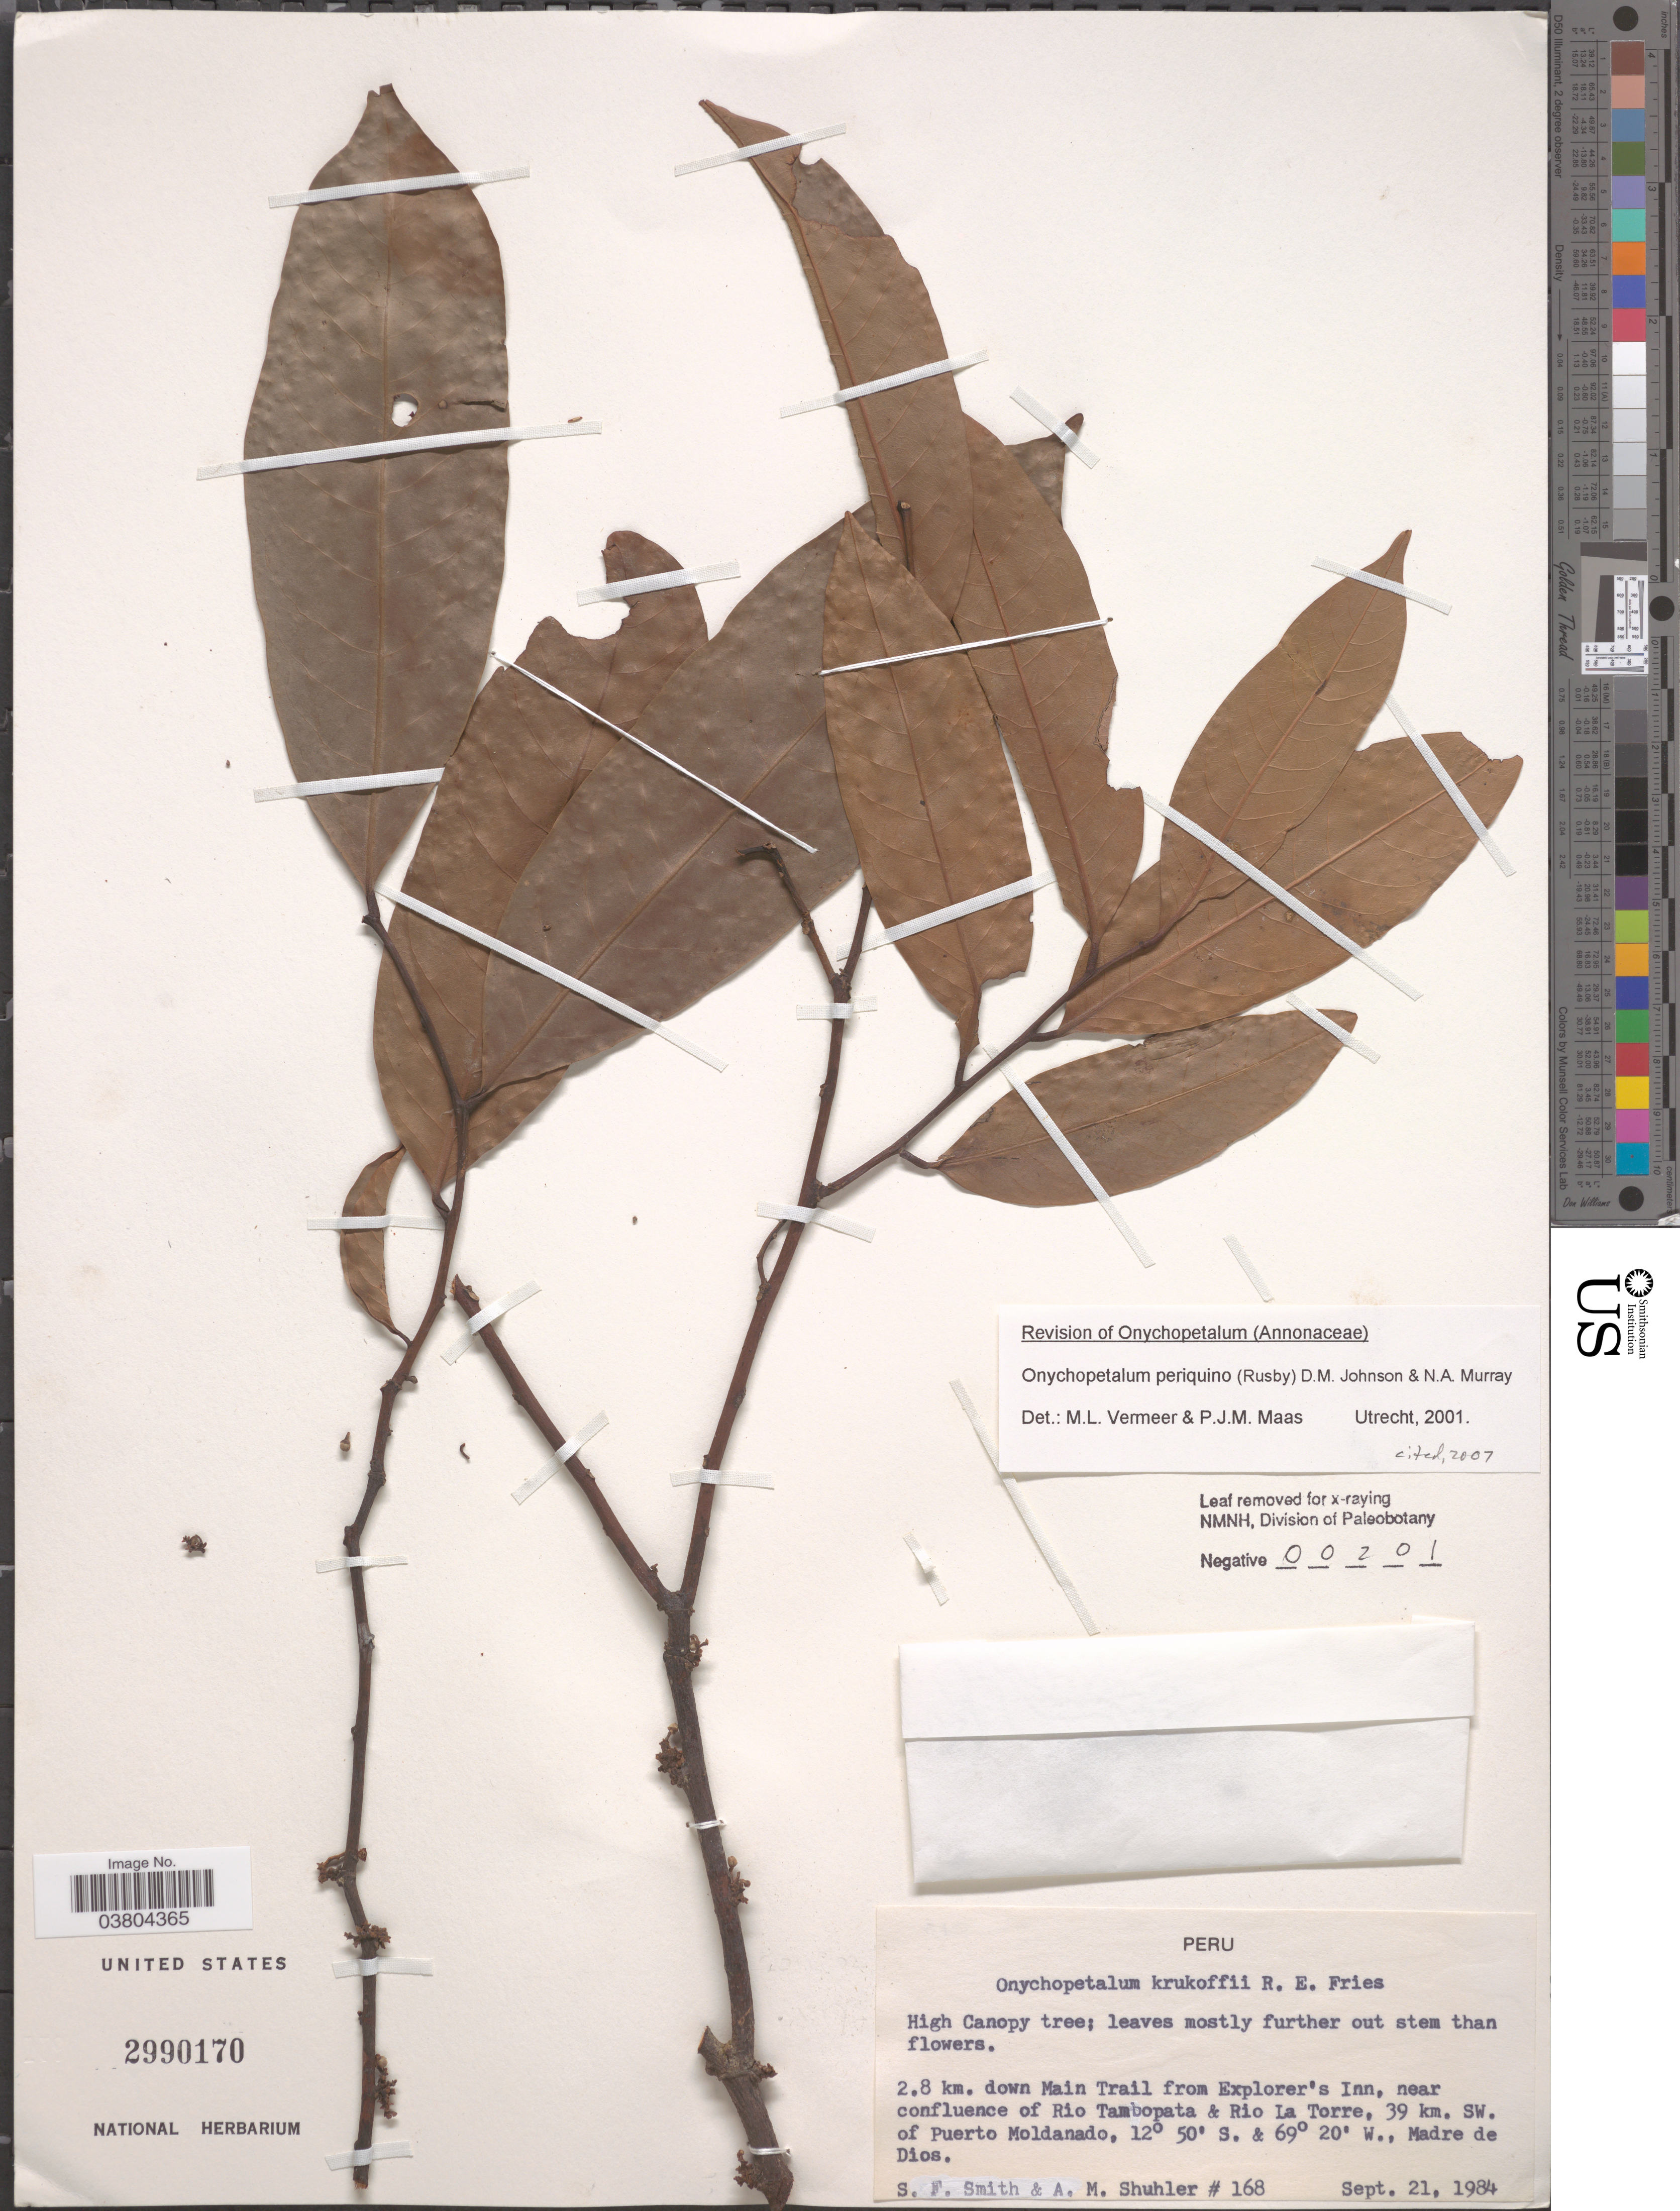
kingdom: Plantae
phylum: Tracheophyta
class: Magnoliopsida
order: Magnoliales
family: Annonaceae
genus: Onychopetalum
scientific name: Onychopetalum periquino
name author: (Rusby) D.M. Johnson & N.A. Murray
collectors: S.F. Smith & A. Shuhler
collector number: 168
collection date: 1984-09-21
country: Peru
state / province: Madre de Dios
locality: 2.8 km. down Main Trail from Explorer's Inn, near confluence of Rio Tambopata & Rio La Torre, 39 km. SW. of Puerto Moldanado.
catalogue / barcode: US 2990170